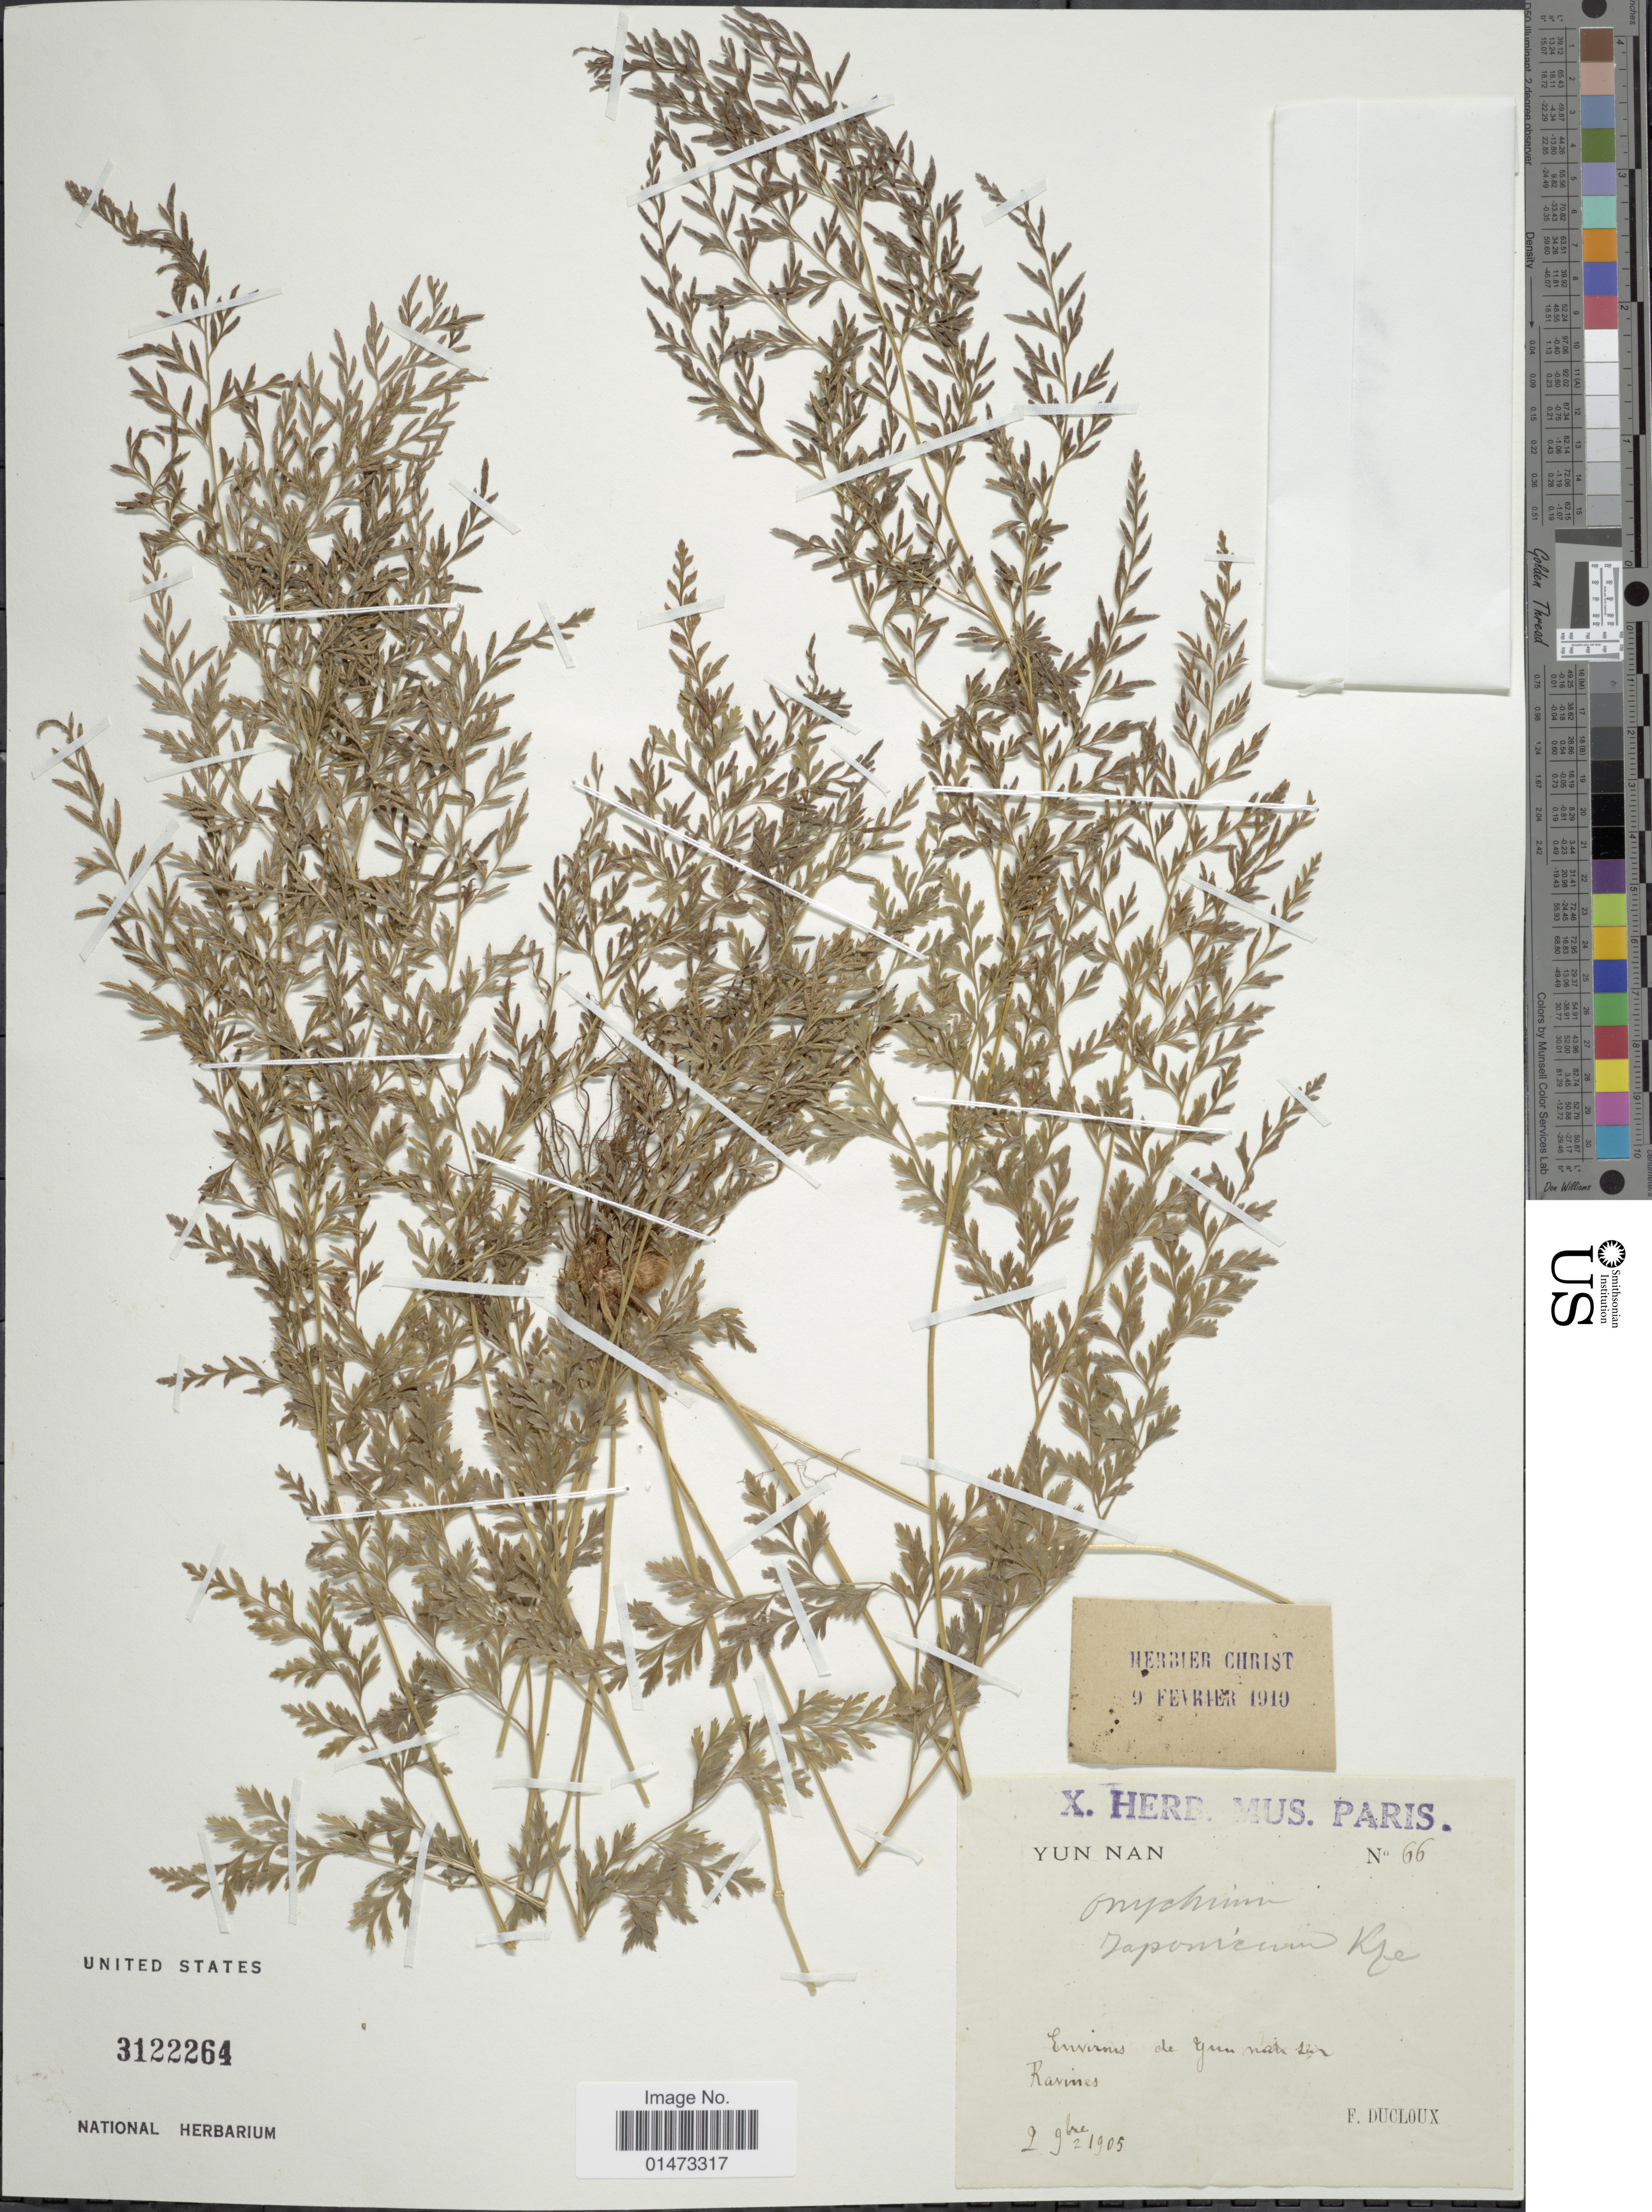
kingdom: Plantae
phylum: Tracheophyta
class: Polypodiopsida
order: Polypodiales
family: Pteridaceae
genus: Onychium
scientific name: Onychium japonicum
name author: (Thunb.) Kunze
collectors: F. Ducloux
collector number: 66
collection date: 1905-09-02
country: China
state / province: Yunnan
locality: Environs de Yun natu zyr Ravines. [interpreted]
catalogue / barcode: US 3122264